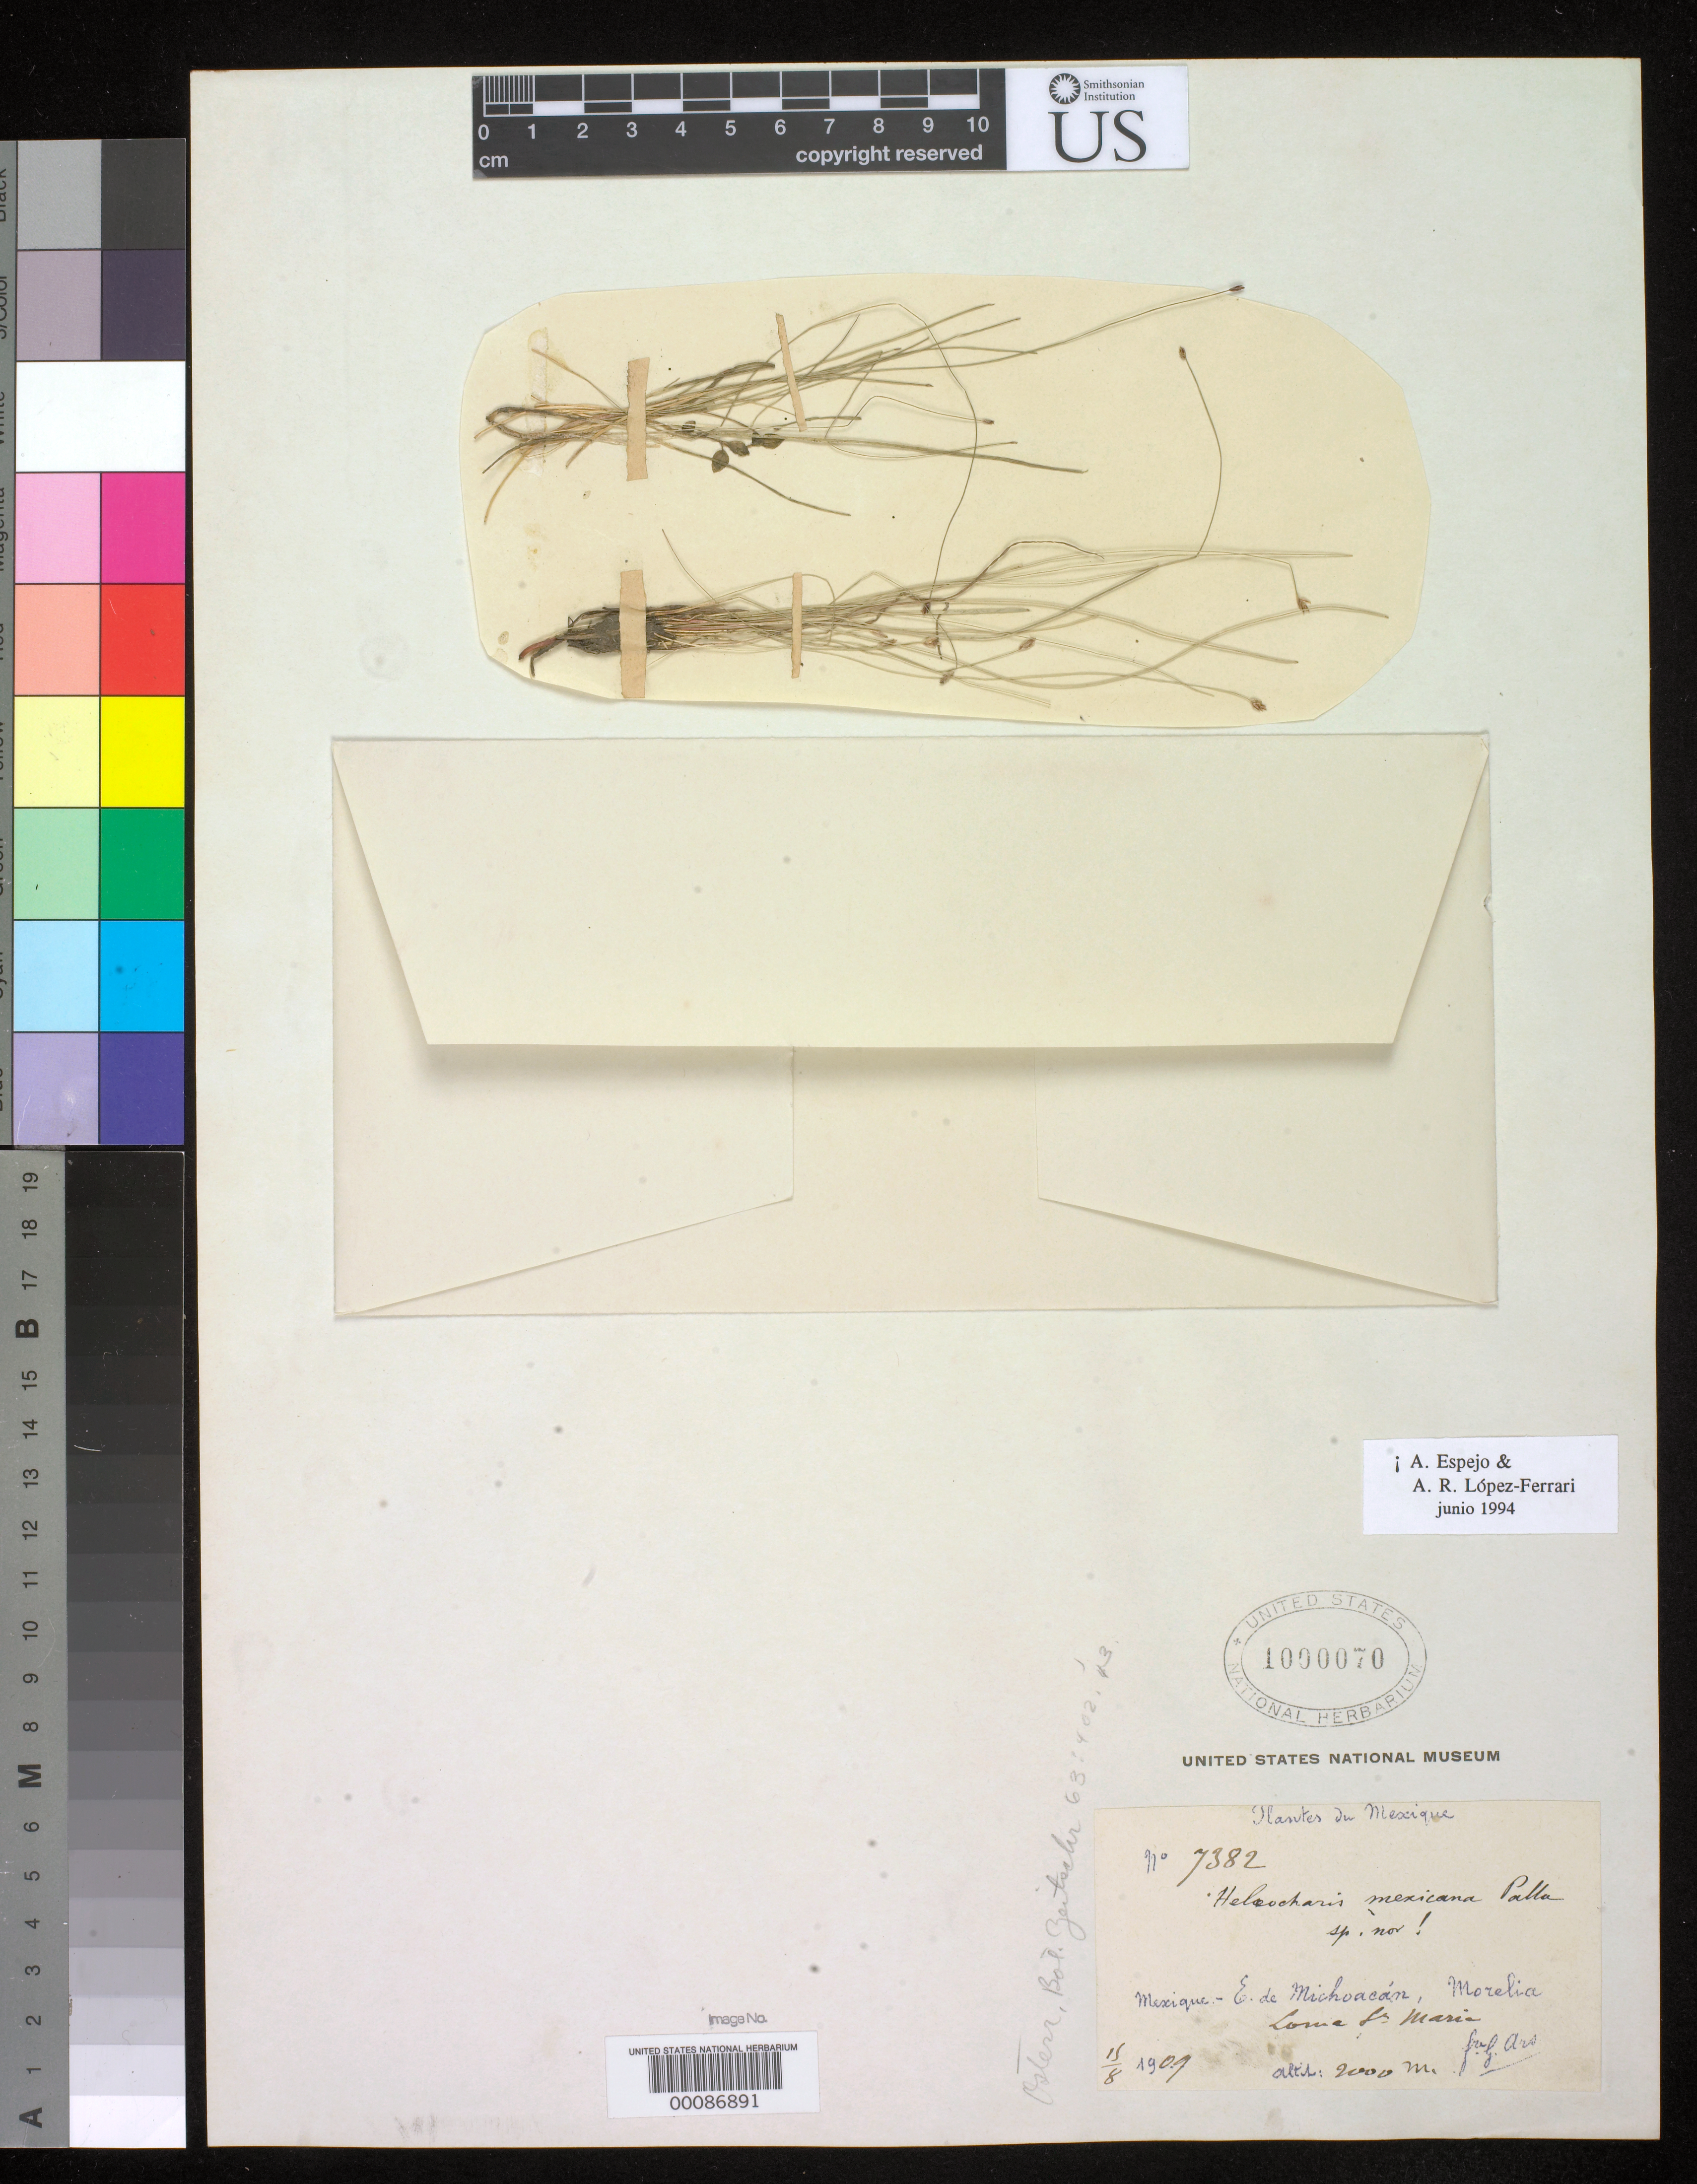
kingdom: Plantae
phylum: Tracheophyta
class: Liliopsida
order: Poales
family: Cyperaceae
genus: Heleocharis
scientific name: Heleocharis mexicana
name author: Palla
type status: Type Fragment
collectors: Bro. G. Arsène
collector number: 7382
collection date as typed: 15 Aug 1909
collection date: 1909-08-15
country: Mexico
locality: Loma Santa Maria.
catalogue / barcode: US 1000070